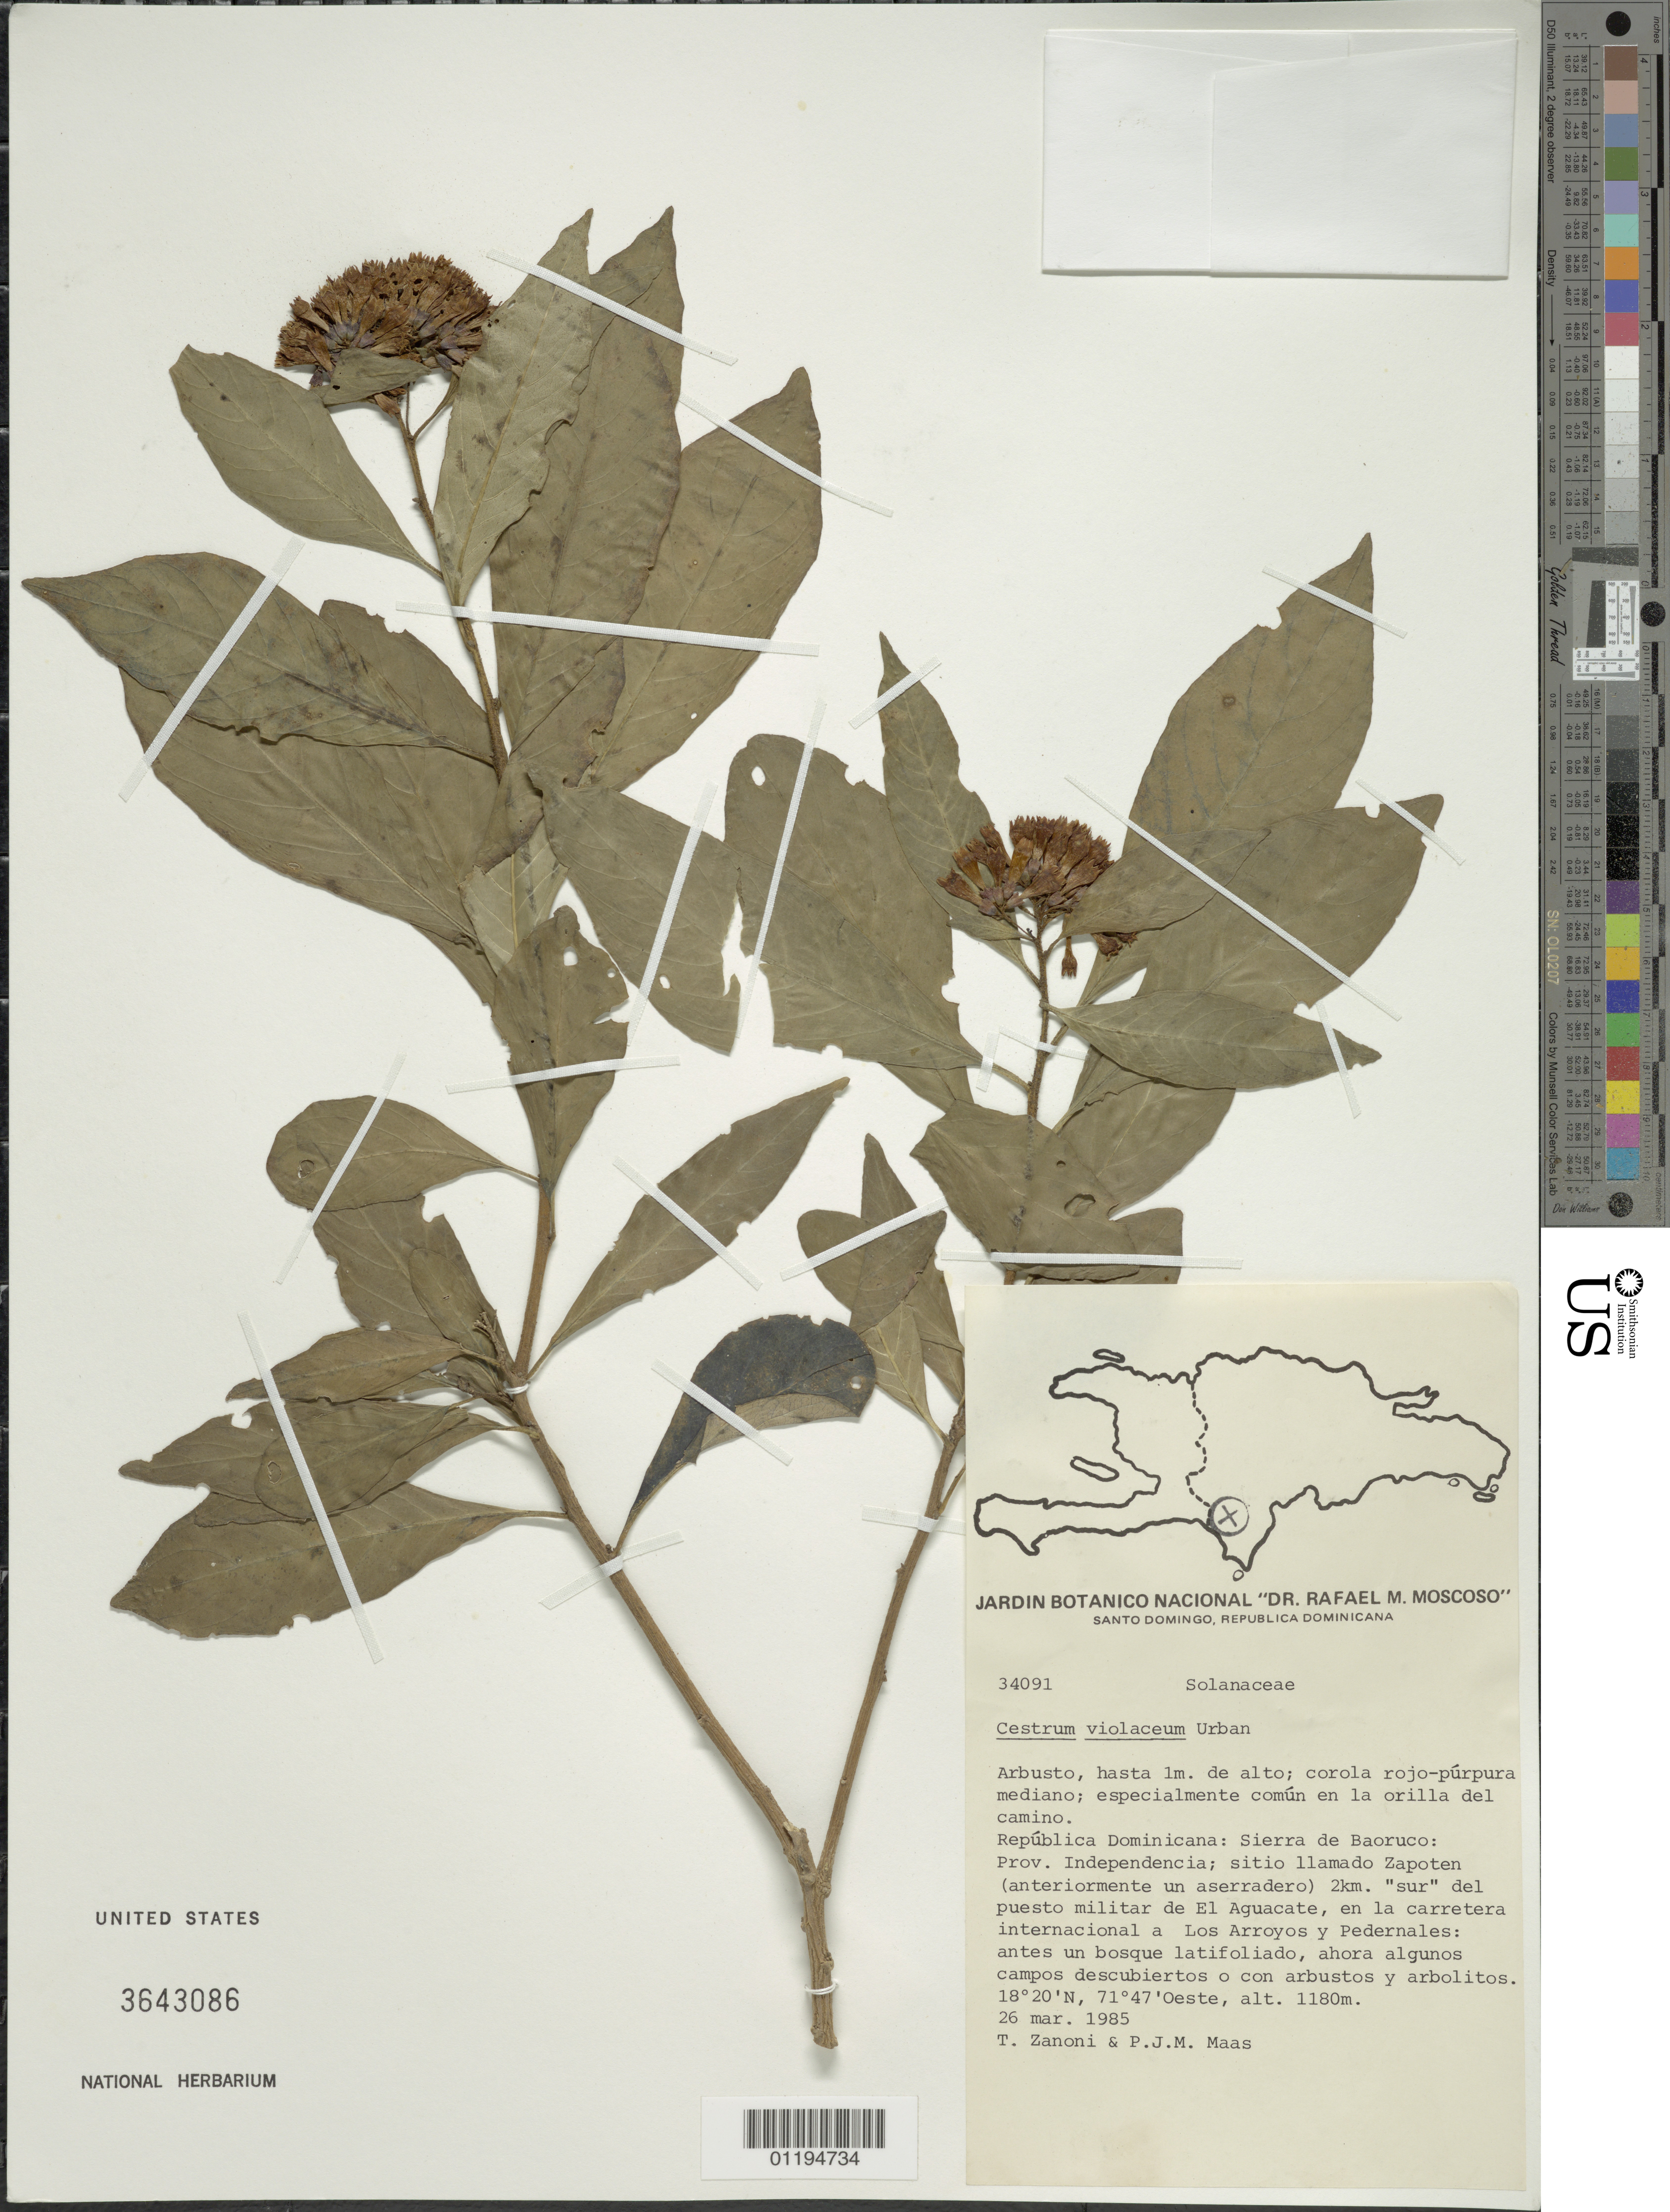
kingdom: Plantae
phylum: Tracheophyta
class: Magnoliopsida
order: Solanales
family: Solanaceae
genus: Cestrum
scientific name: Cestrum violaceum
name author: Urb.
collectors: T. A. Zanoni & P. Maas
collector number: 34091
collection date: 1985-03-26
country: Dominican Republic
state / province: Independencia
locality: Sierra de Baoruzo. 2km. S of El Aguacate military post, on the international rd to Los Arroyos and Pedernales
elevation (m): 1180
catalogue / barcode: US 3643086